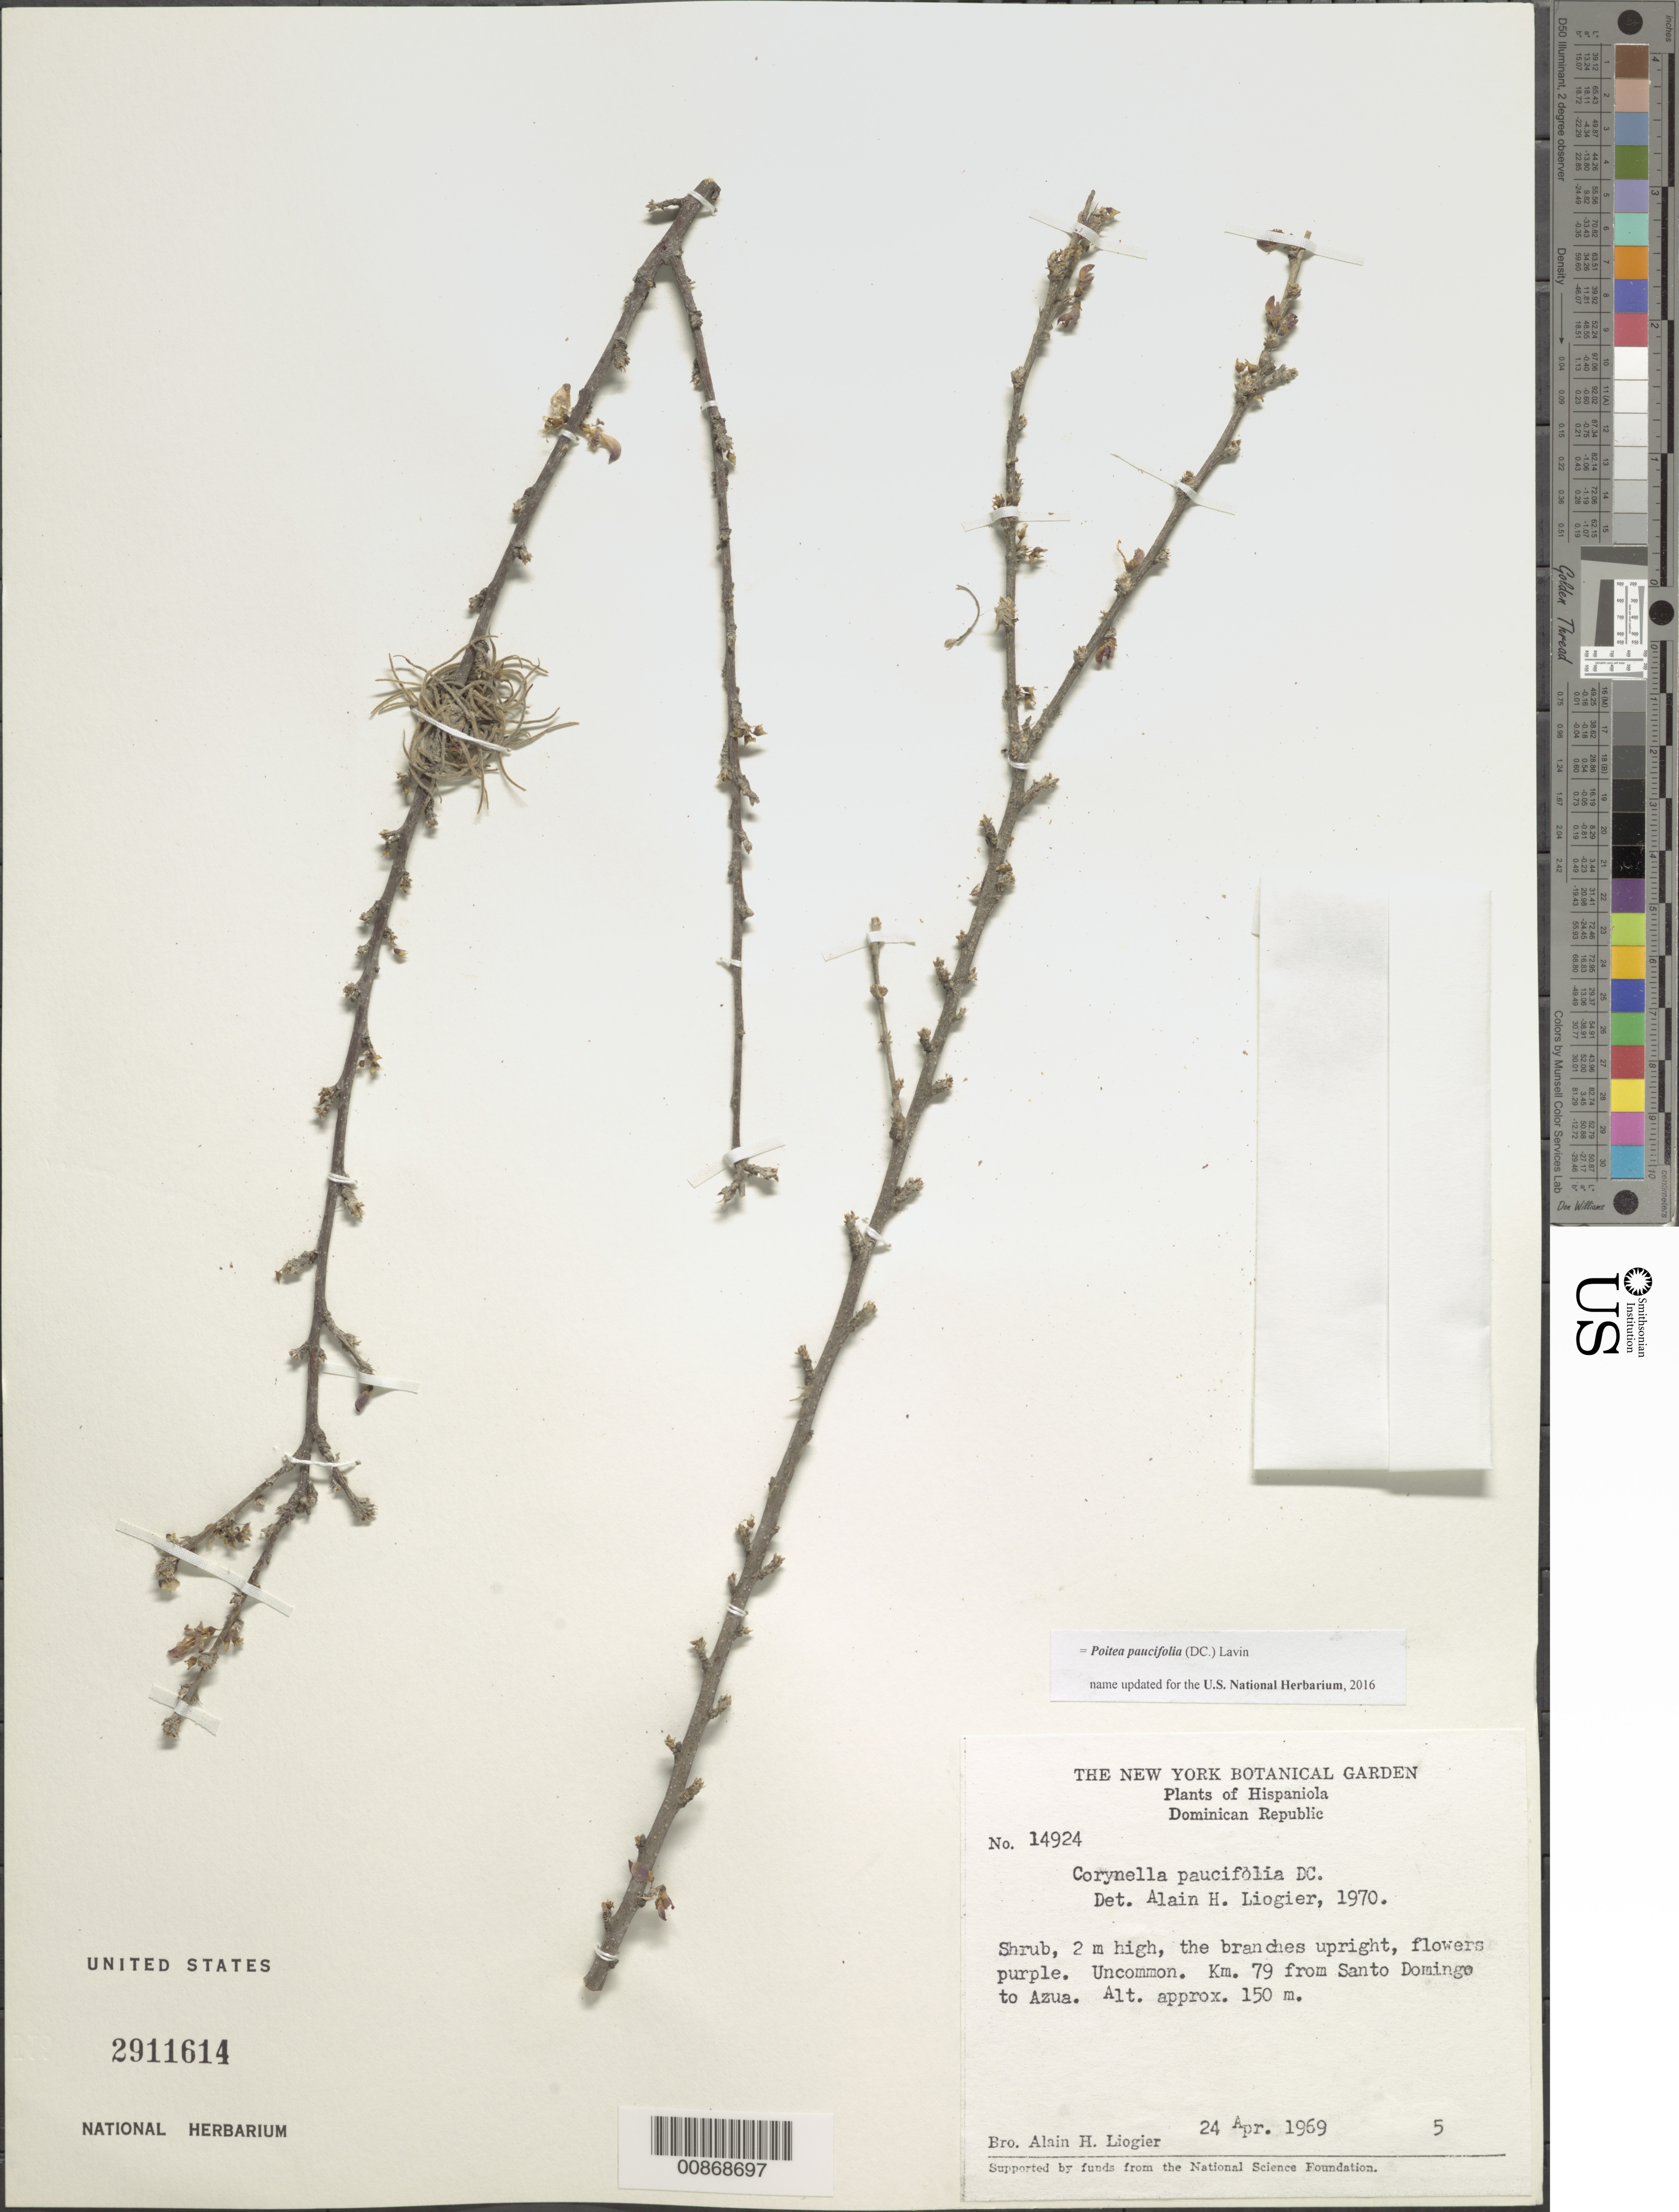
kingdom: Plantae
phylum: Tracheophyta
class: Magnoliopsida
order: Fabales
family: Fabaceae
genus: Poitea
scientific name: Poitea paucifolia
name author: (DC.) Lavin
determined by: Liogier, Alain H.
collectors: A. H. Liogier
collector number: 14924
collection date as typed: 24 Apr 1969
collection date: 1969-04-24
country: Dominican Republic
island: Hispaniola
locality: Km 79 from Santo Domingo to Azua.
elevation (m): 150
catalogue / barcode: US 2911614